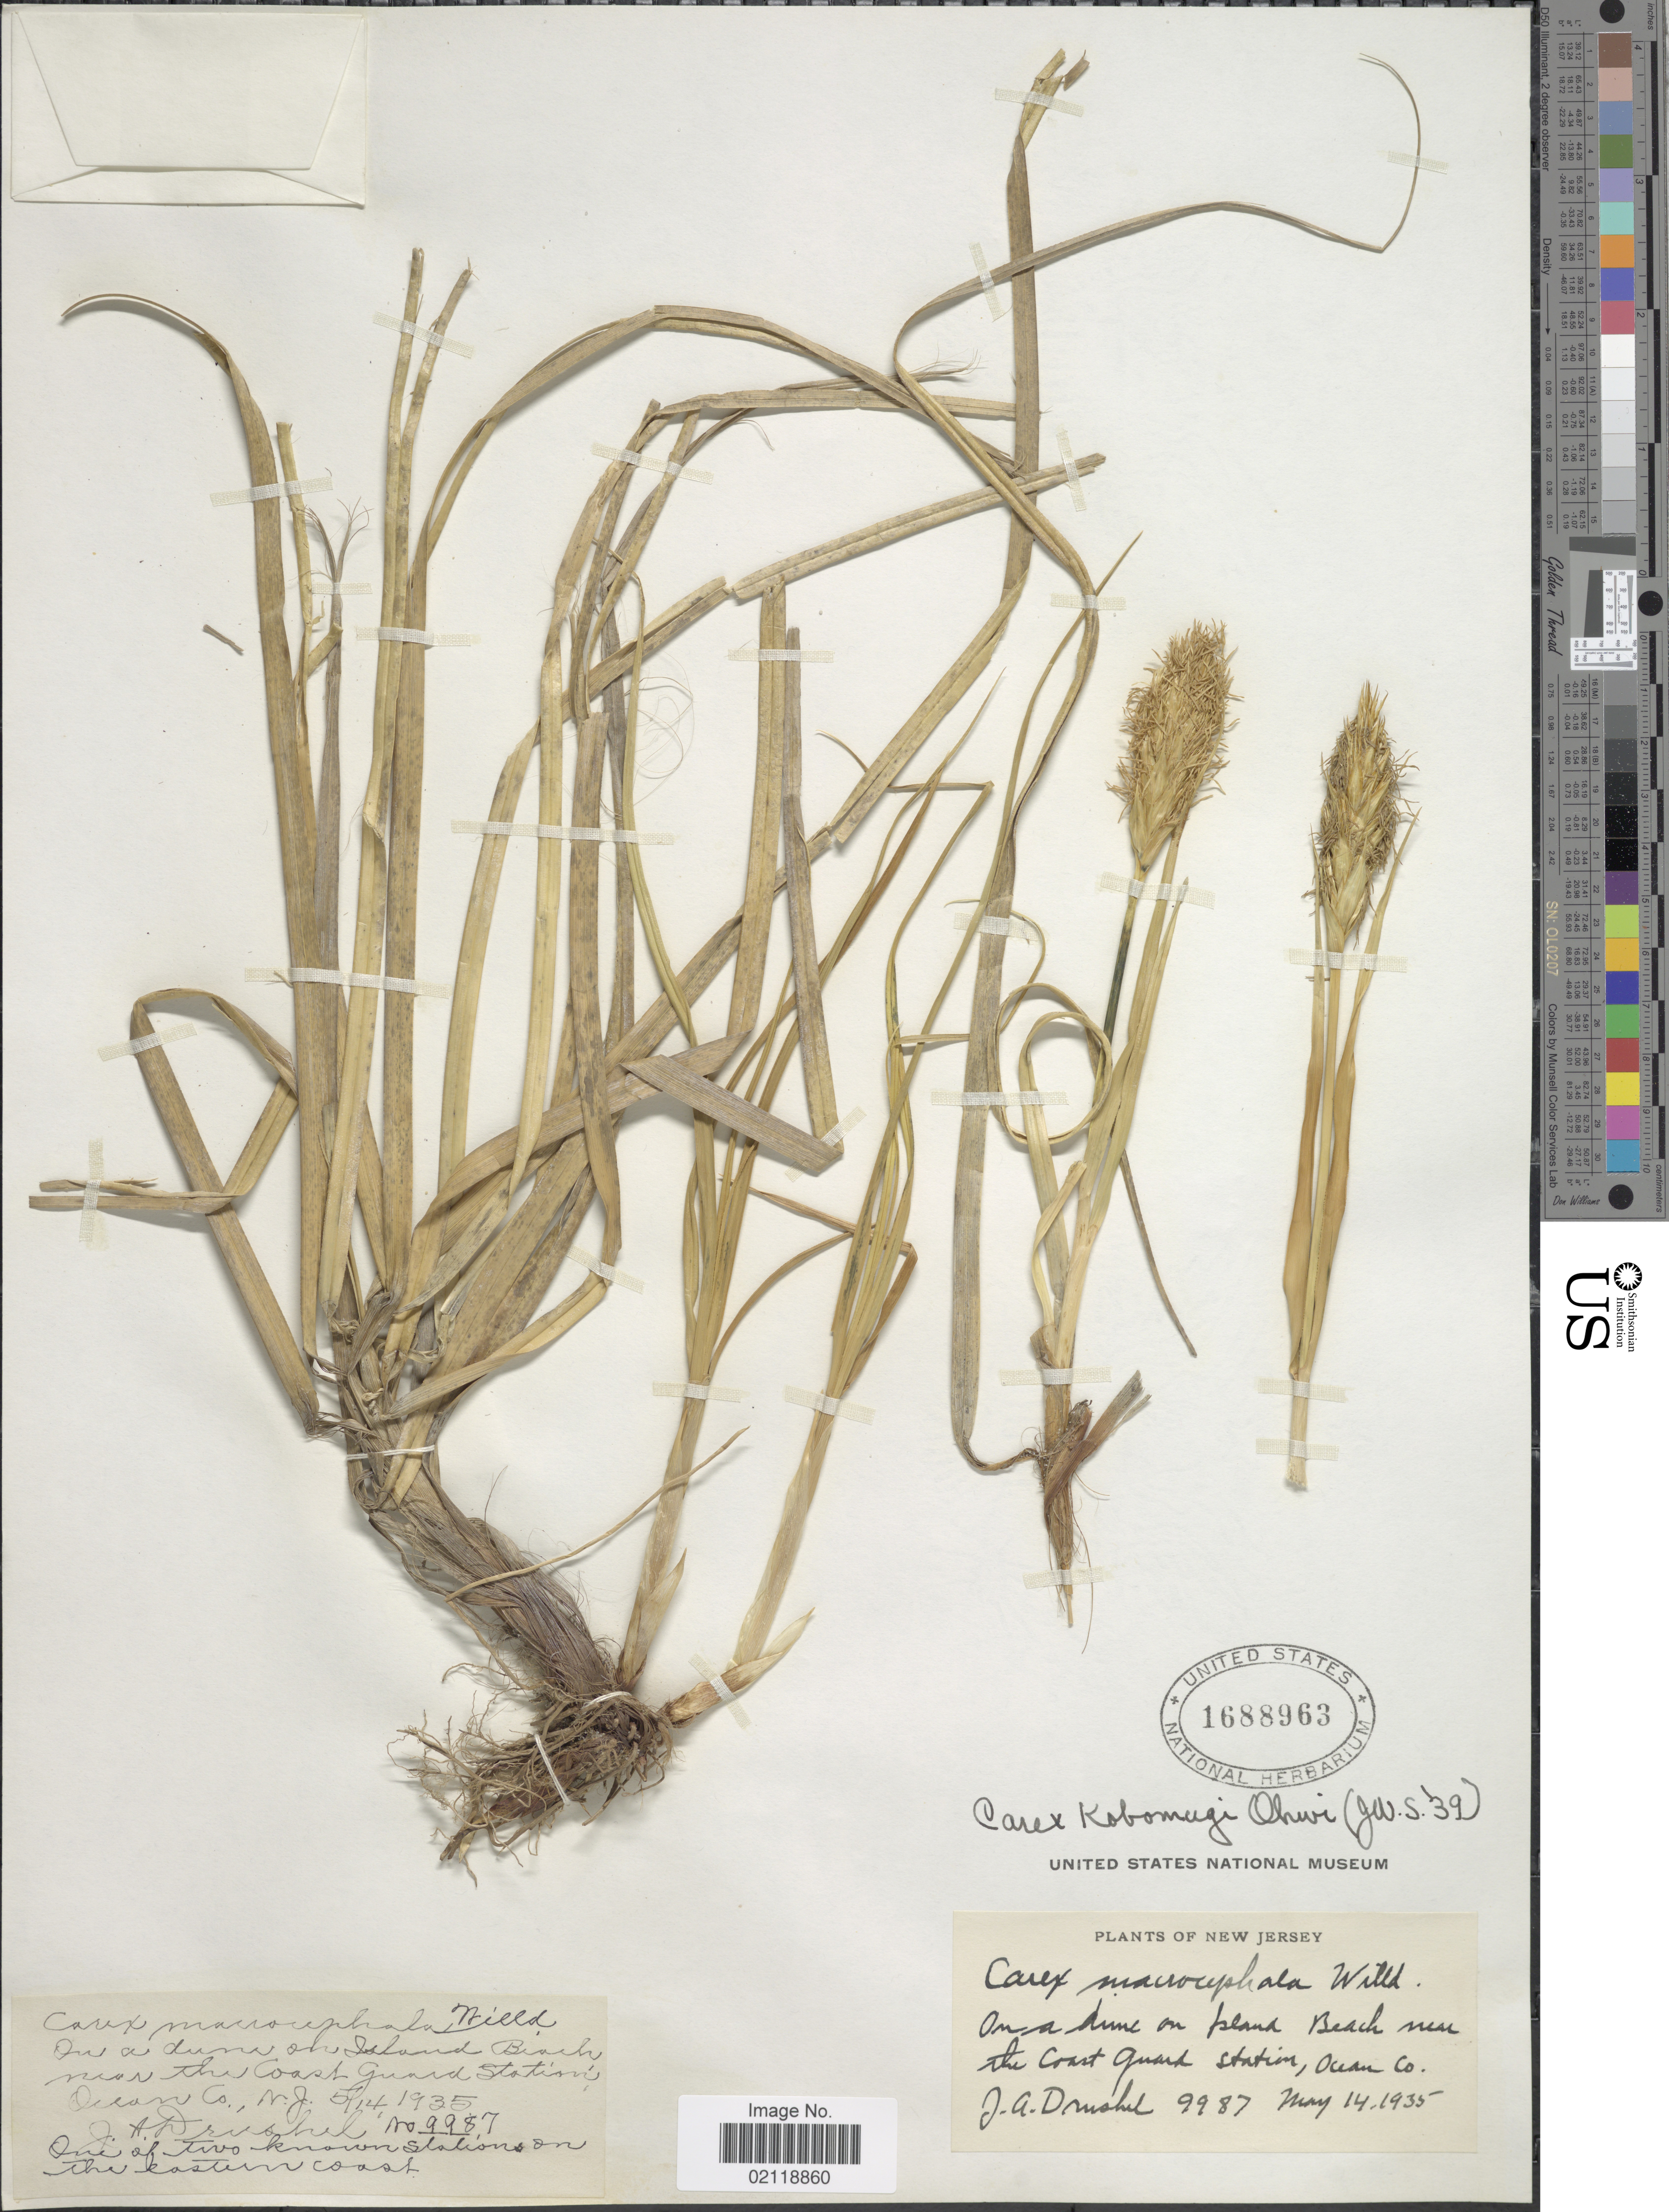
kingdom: Plantae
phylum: Tracheophyta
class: Liliopsida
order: Poales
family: Cyperaceae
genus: Carex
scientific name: Carex kobomugi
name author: Ohwi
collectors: J. A. Drushel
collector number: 9987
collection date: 1935-05-14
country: United States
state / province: New Jersey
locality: On a dune on Isand Beach near the Coast Guard Station, Ocean Co., one of two known stations on the eastern coast.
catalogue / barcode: US 1688963